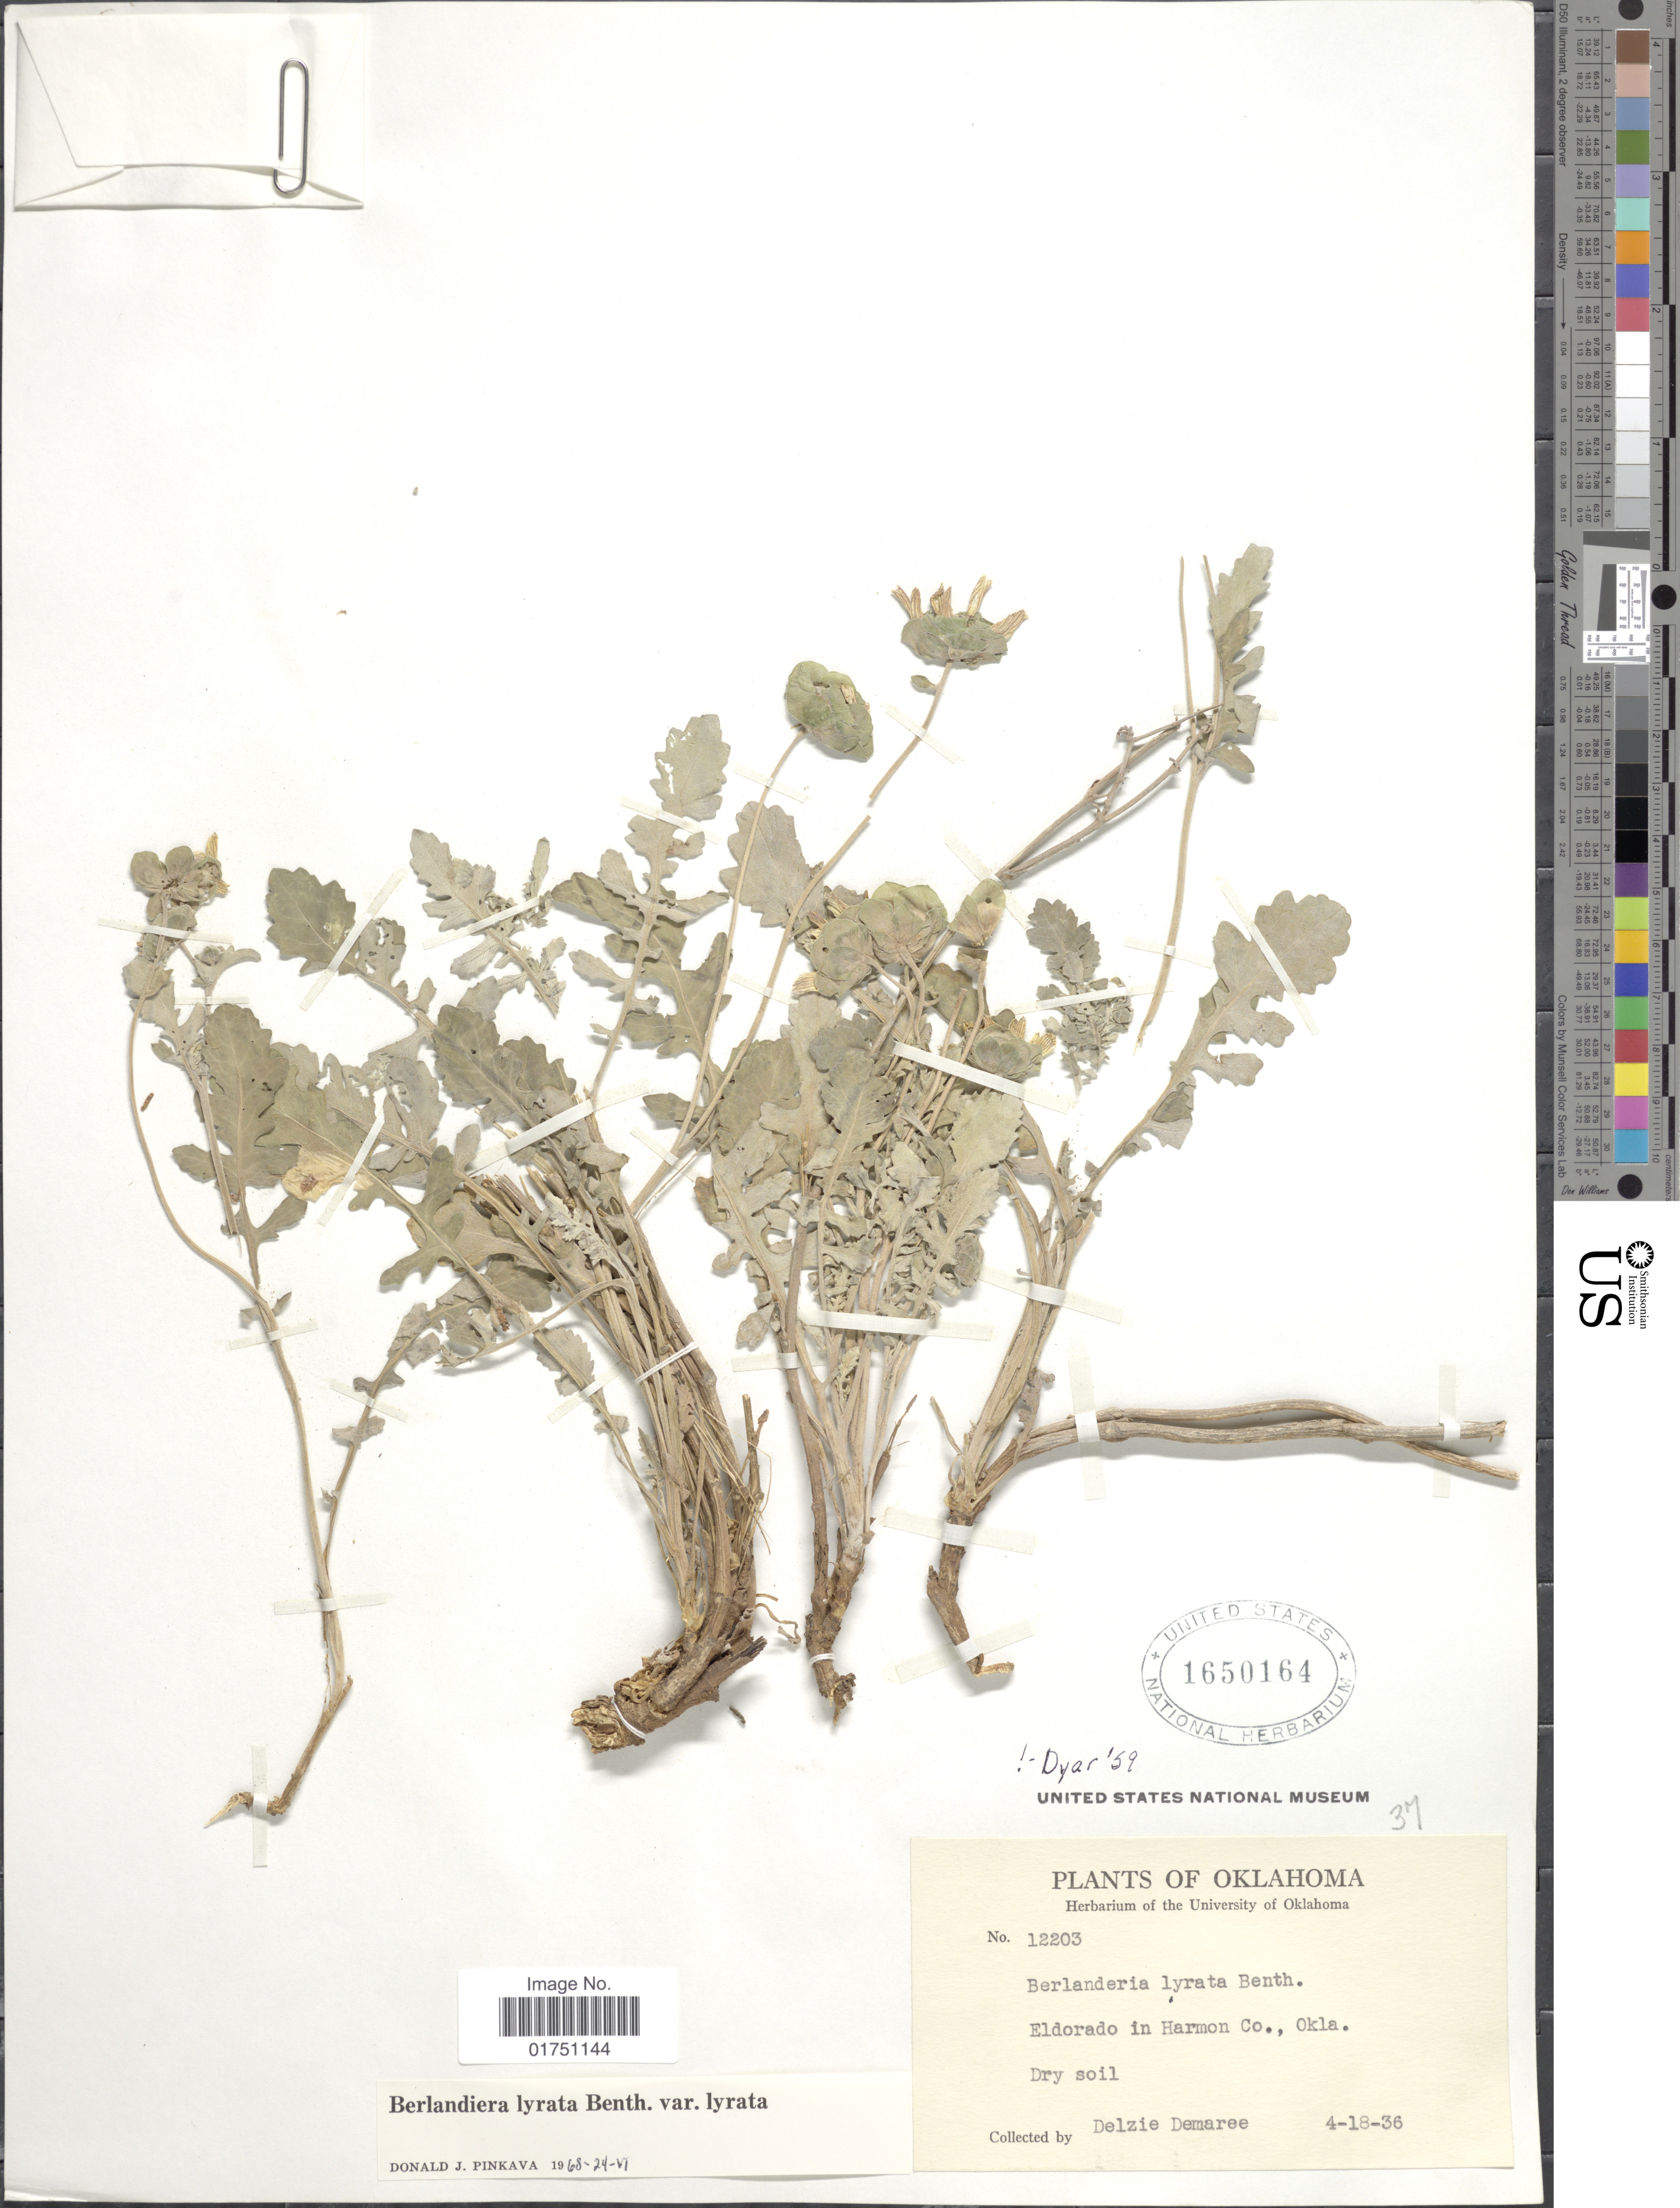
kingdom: Plantae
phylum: Tracheophyta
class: Magnoliopsida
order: Asterales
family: Asteraceae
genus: Berlandiera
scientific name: Berlandiera lyrata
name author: Benth.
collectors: D. Demaree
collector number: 12203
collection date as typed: Transcribed d/m/y: 18/4/36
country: United States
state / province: Oklahoma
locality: Eldorado in Harmon Co., Okla.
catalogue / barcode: US 1650164